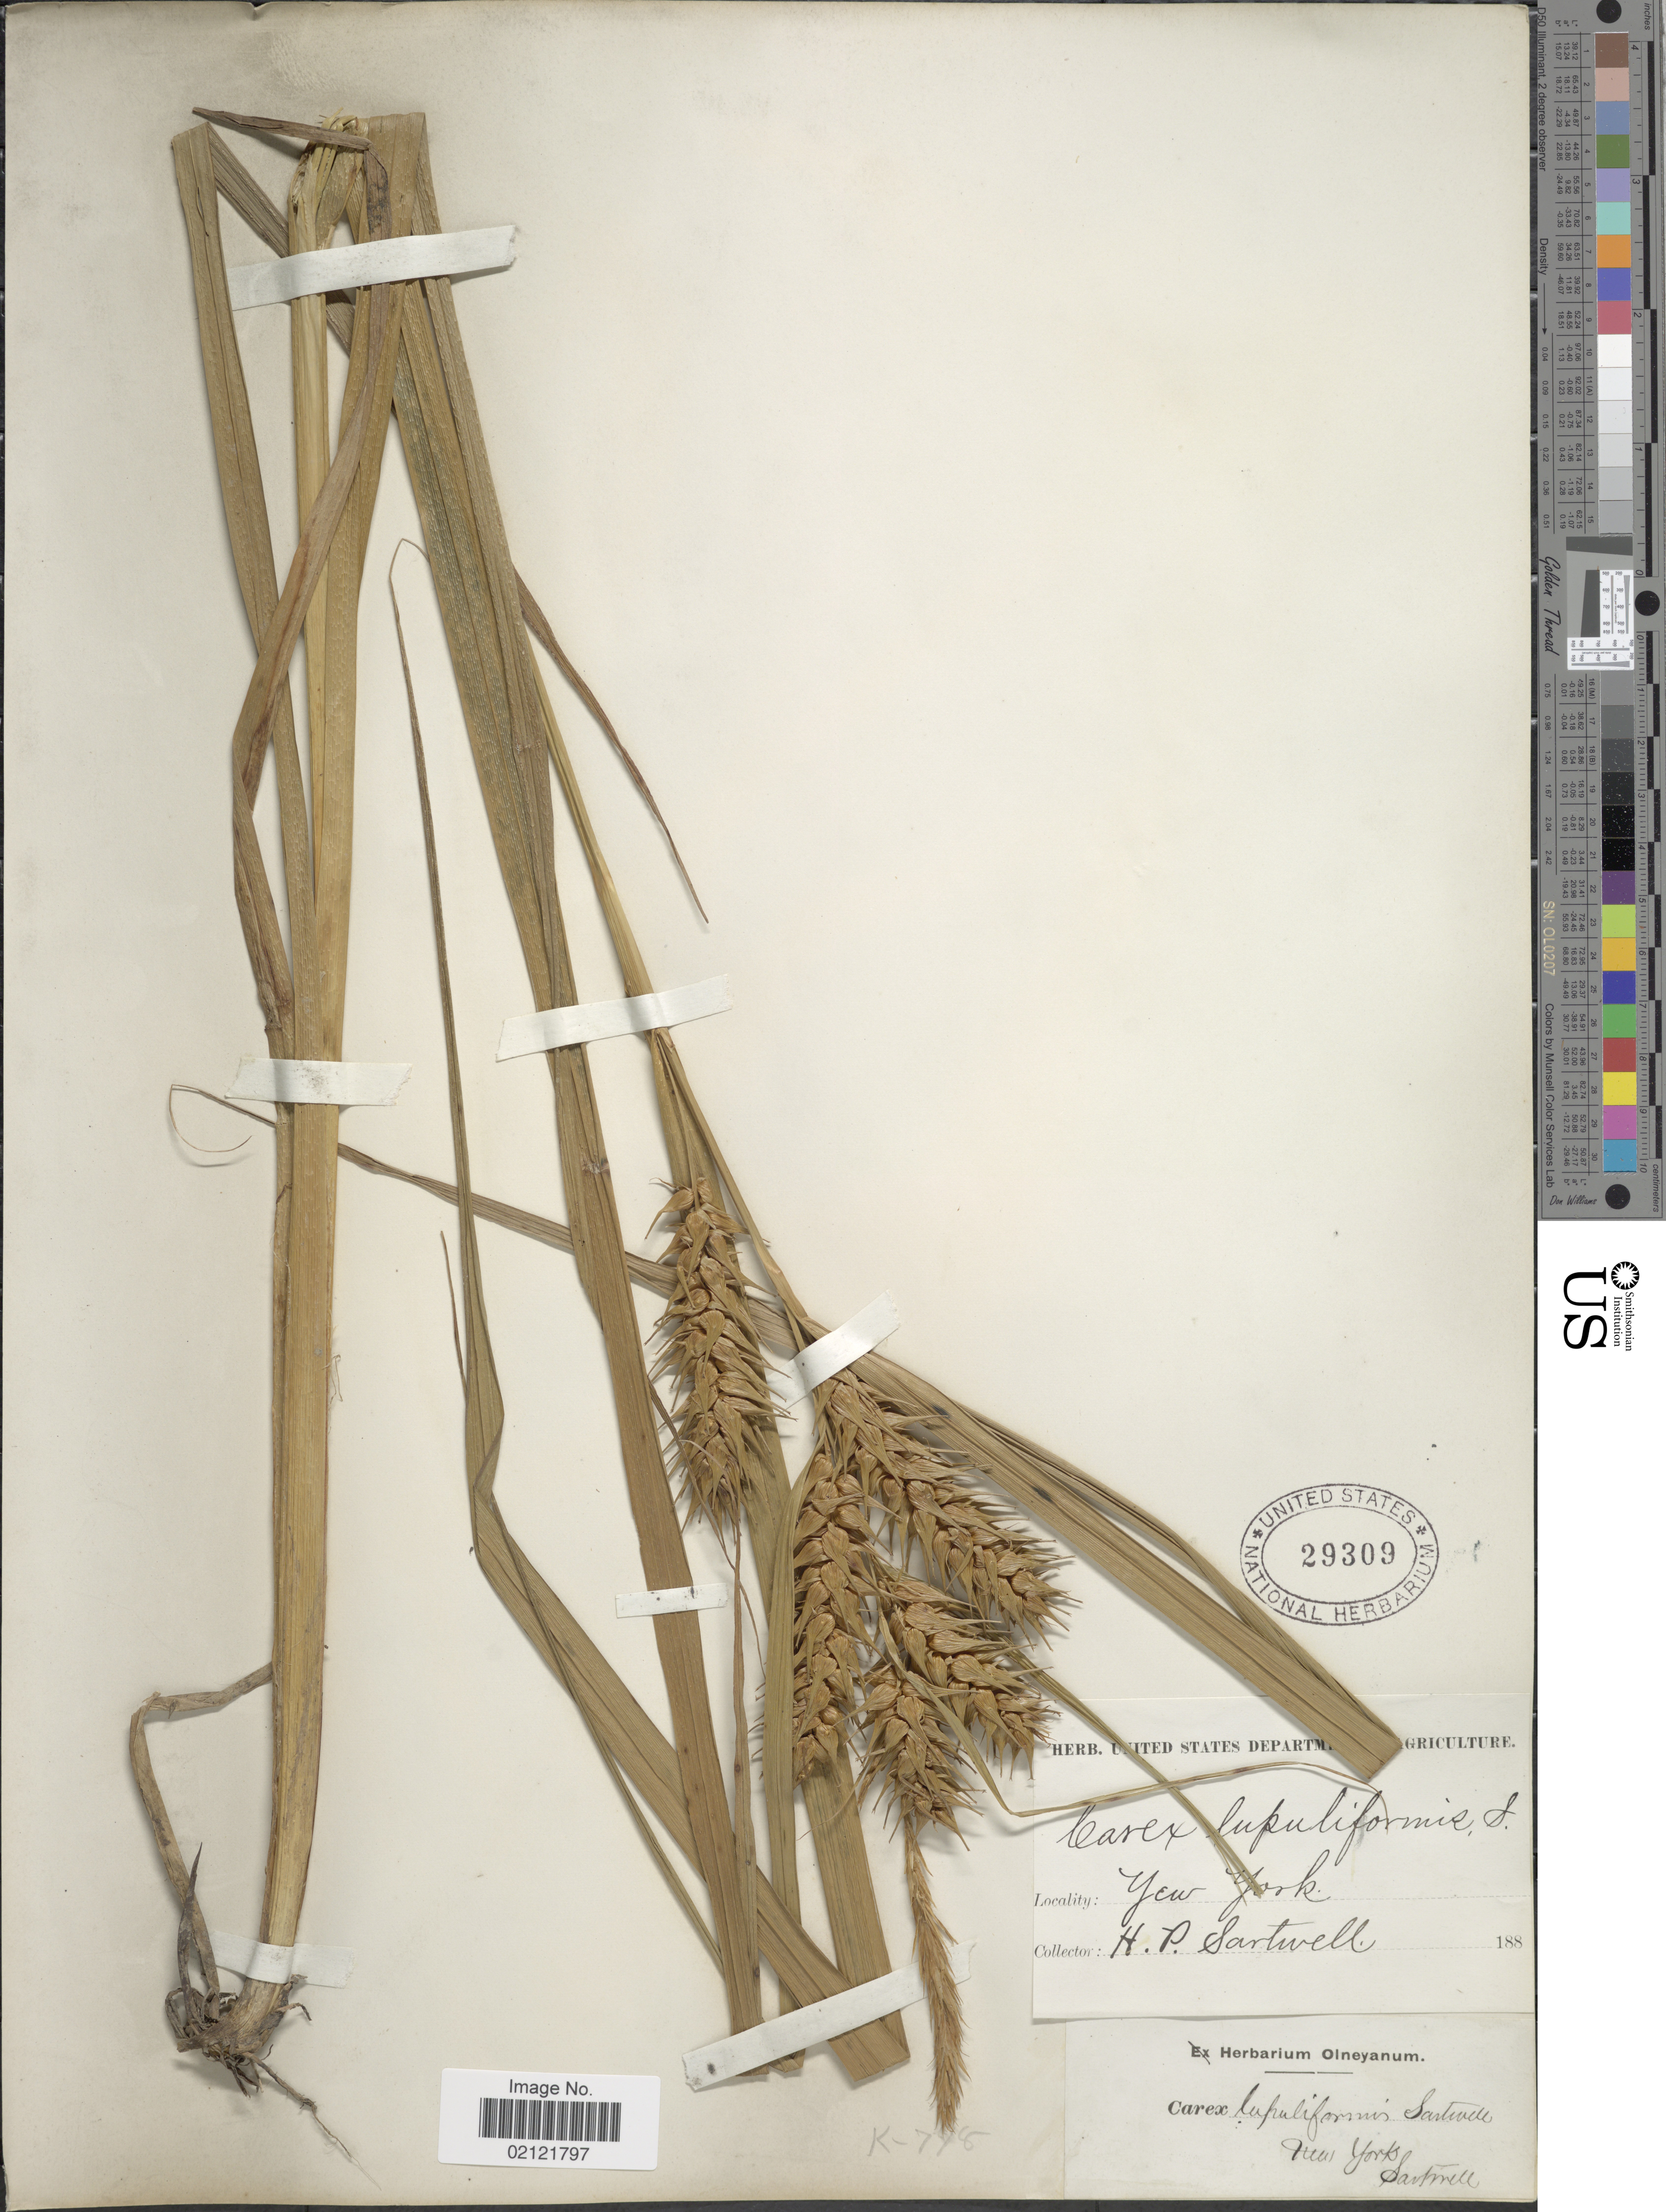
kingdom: Plantae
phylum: Tracheophyta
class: Liliopsida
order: Poales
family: Cyperaceae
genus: Carex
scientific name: Carex lupuliformis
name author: Sartwell ex Dewey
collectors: H. P. Sartwell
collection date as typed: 18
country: United States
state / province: New York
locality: Penn Yan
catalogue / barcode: US 29309